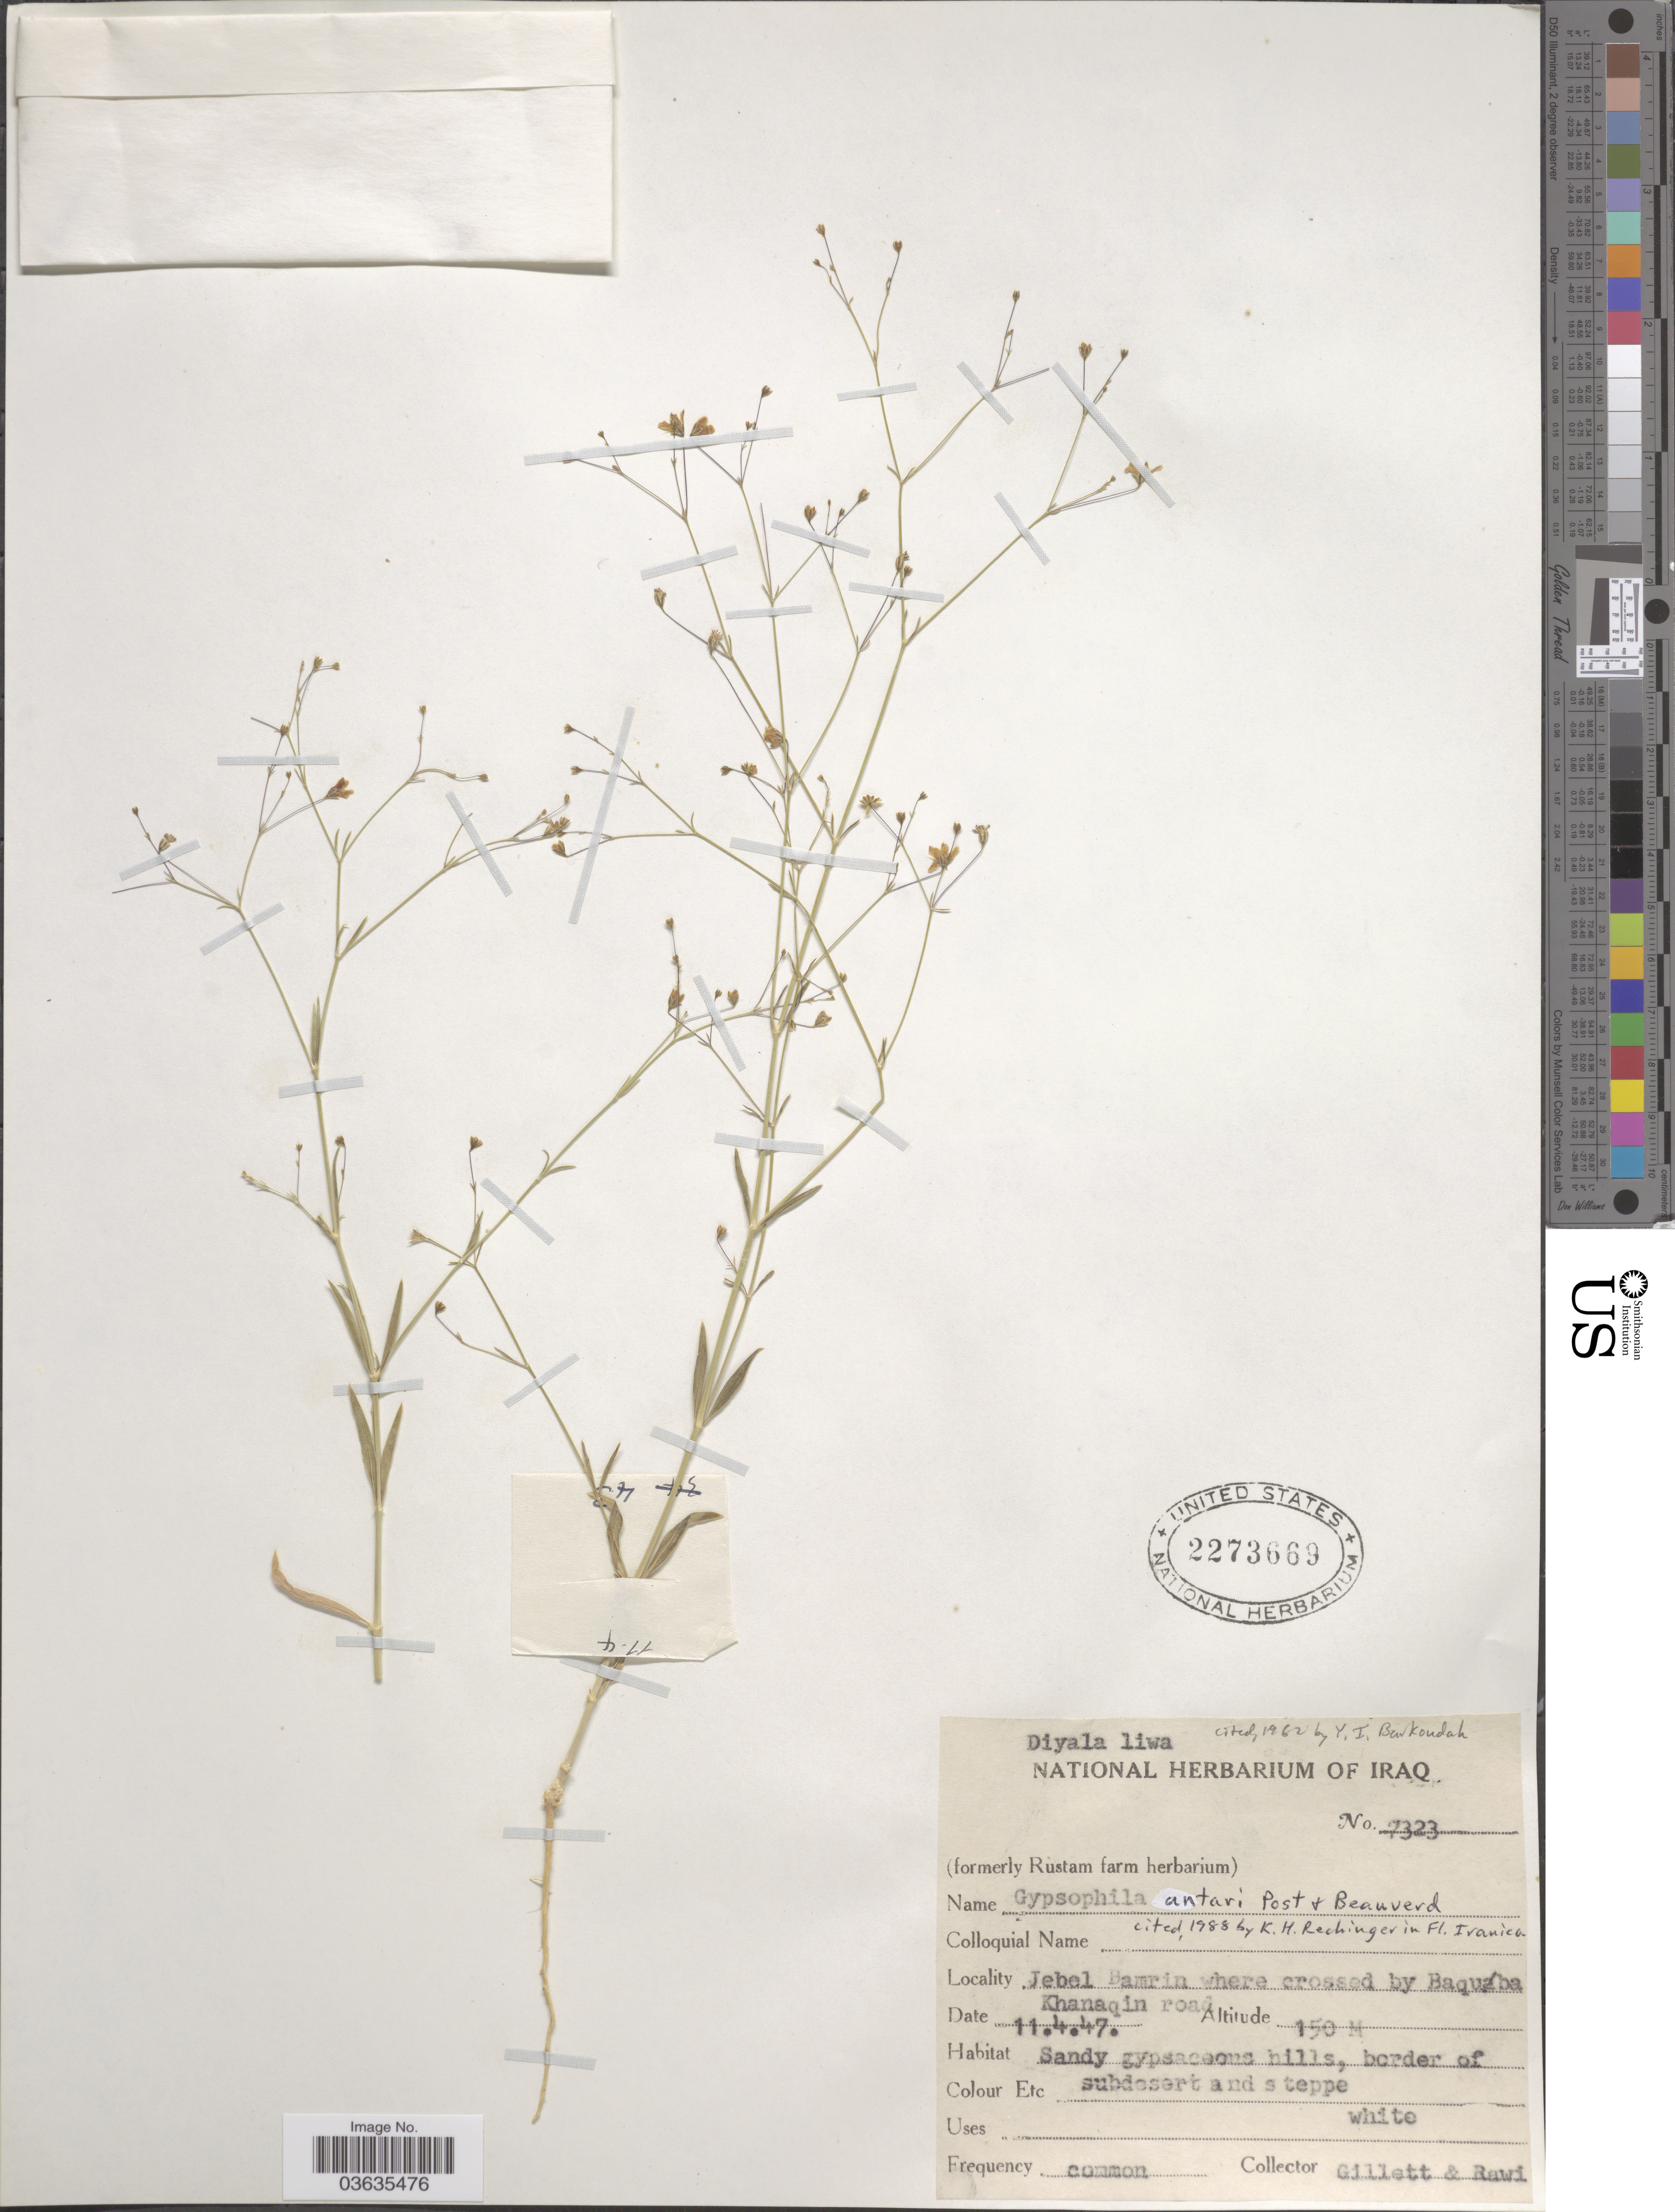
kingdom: Plantae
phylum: Tracheophyta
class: Magnoliopsida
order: Caryophyllales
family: Caryophyllaceae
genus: Gypsophila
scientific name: Gypsophila antari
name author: Post & Beauverd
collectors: Gillett, -- & -. Rawi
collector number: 7323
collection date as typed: Transcribed d/m/y: 11/4/47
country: Iraq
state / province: Diyala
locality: Diyala liwa. Jebel Bamrin where crossed by Baquaba Khanaqin road.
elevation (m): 150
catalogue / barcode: US 2273669